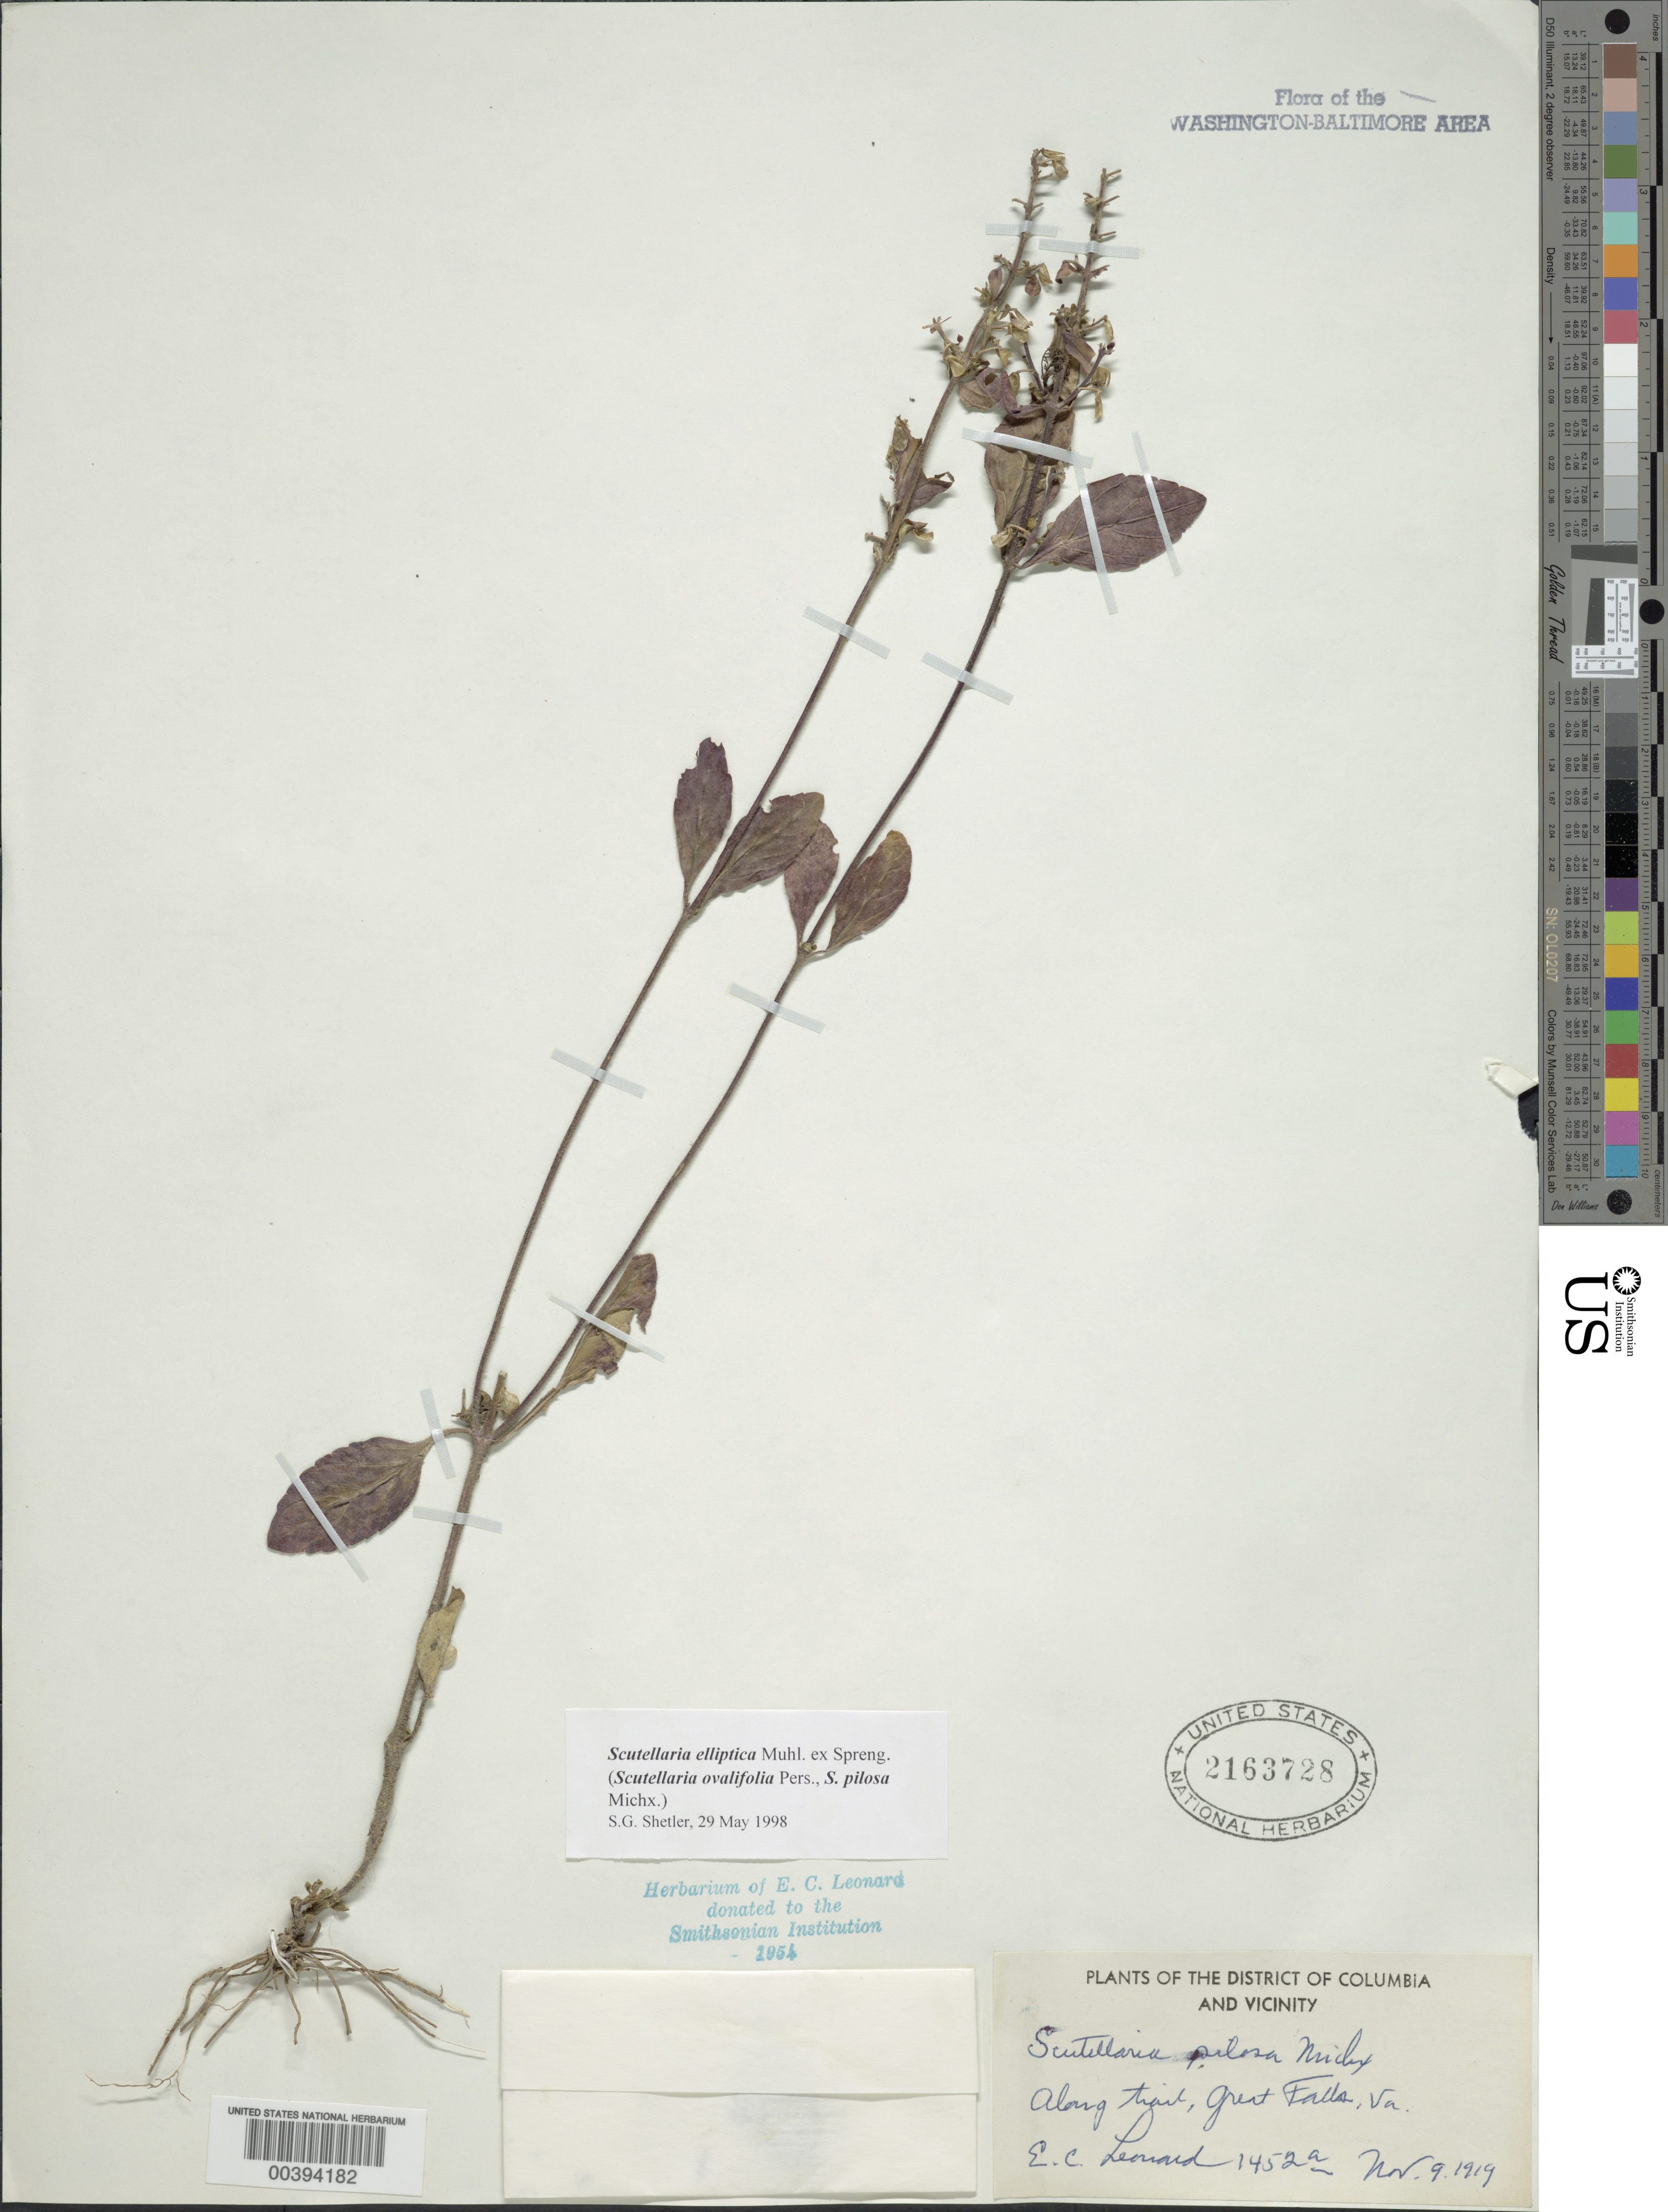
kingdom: Plantae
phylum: Tracheophyta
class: Magnoliopsida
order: Lamiales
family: Lamiaceae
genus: Scutellaria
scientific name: Scutellaria elliptica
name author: Muhl.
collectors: E. C. Leonard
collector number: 1452A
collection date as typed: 09 Nov 1919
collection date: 1919-11-09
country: United States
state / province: Virginia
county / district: Fairfax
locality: Great Falls C. and O. Canal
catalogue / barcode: US 2163728